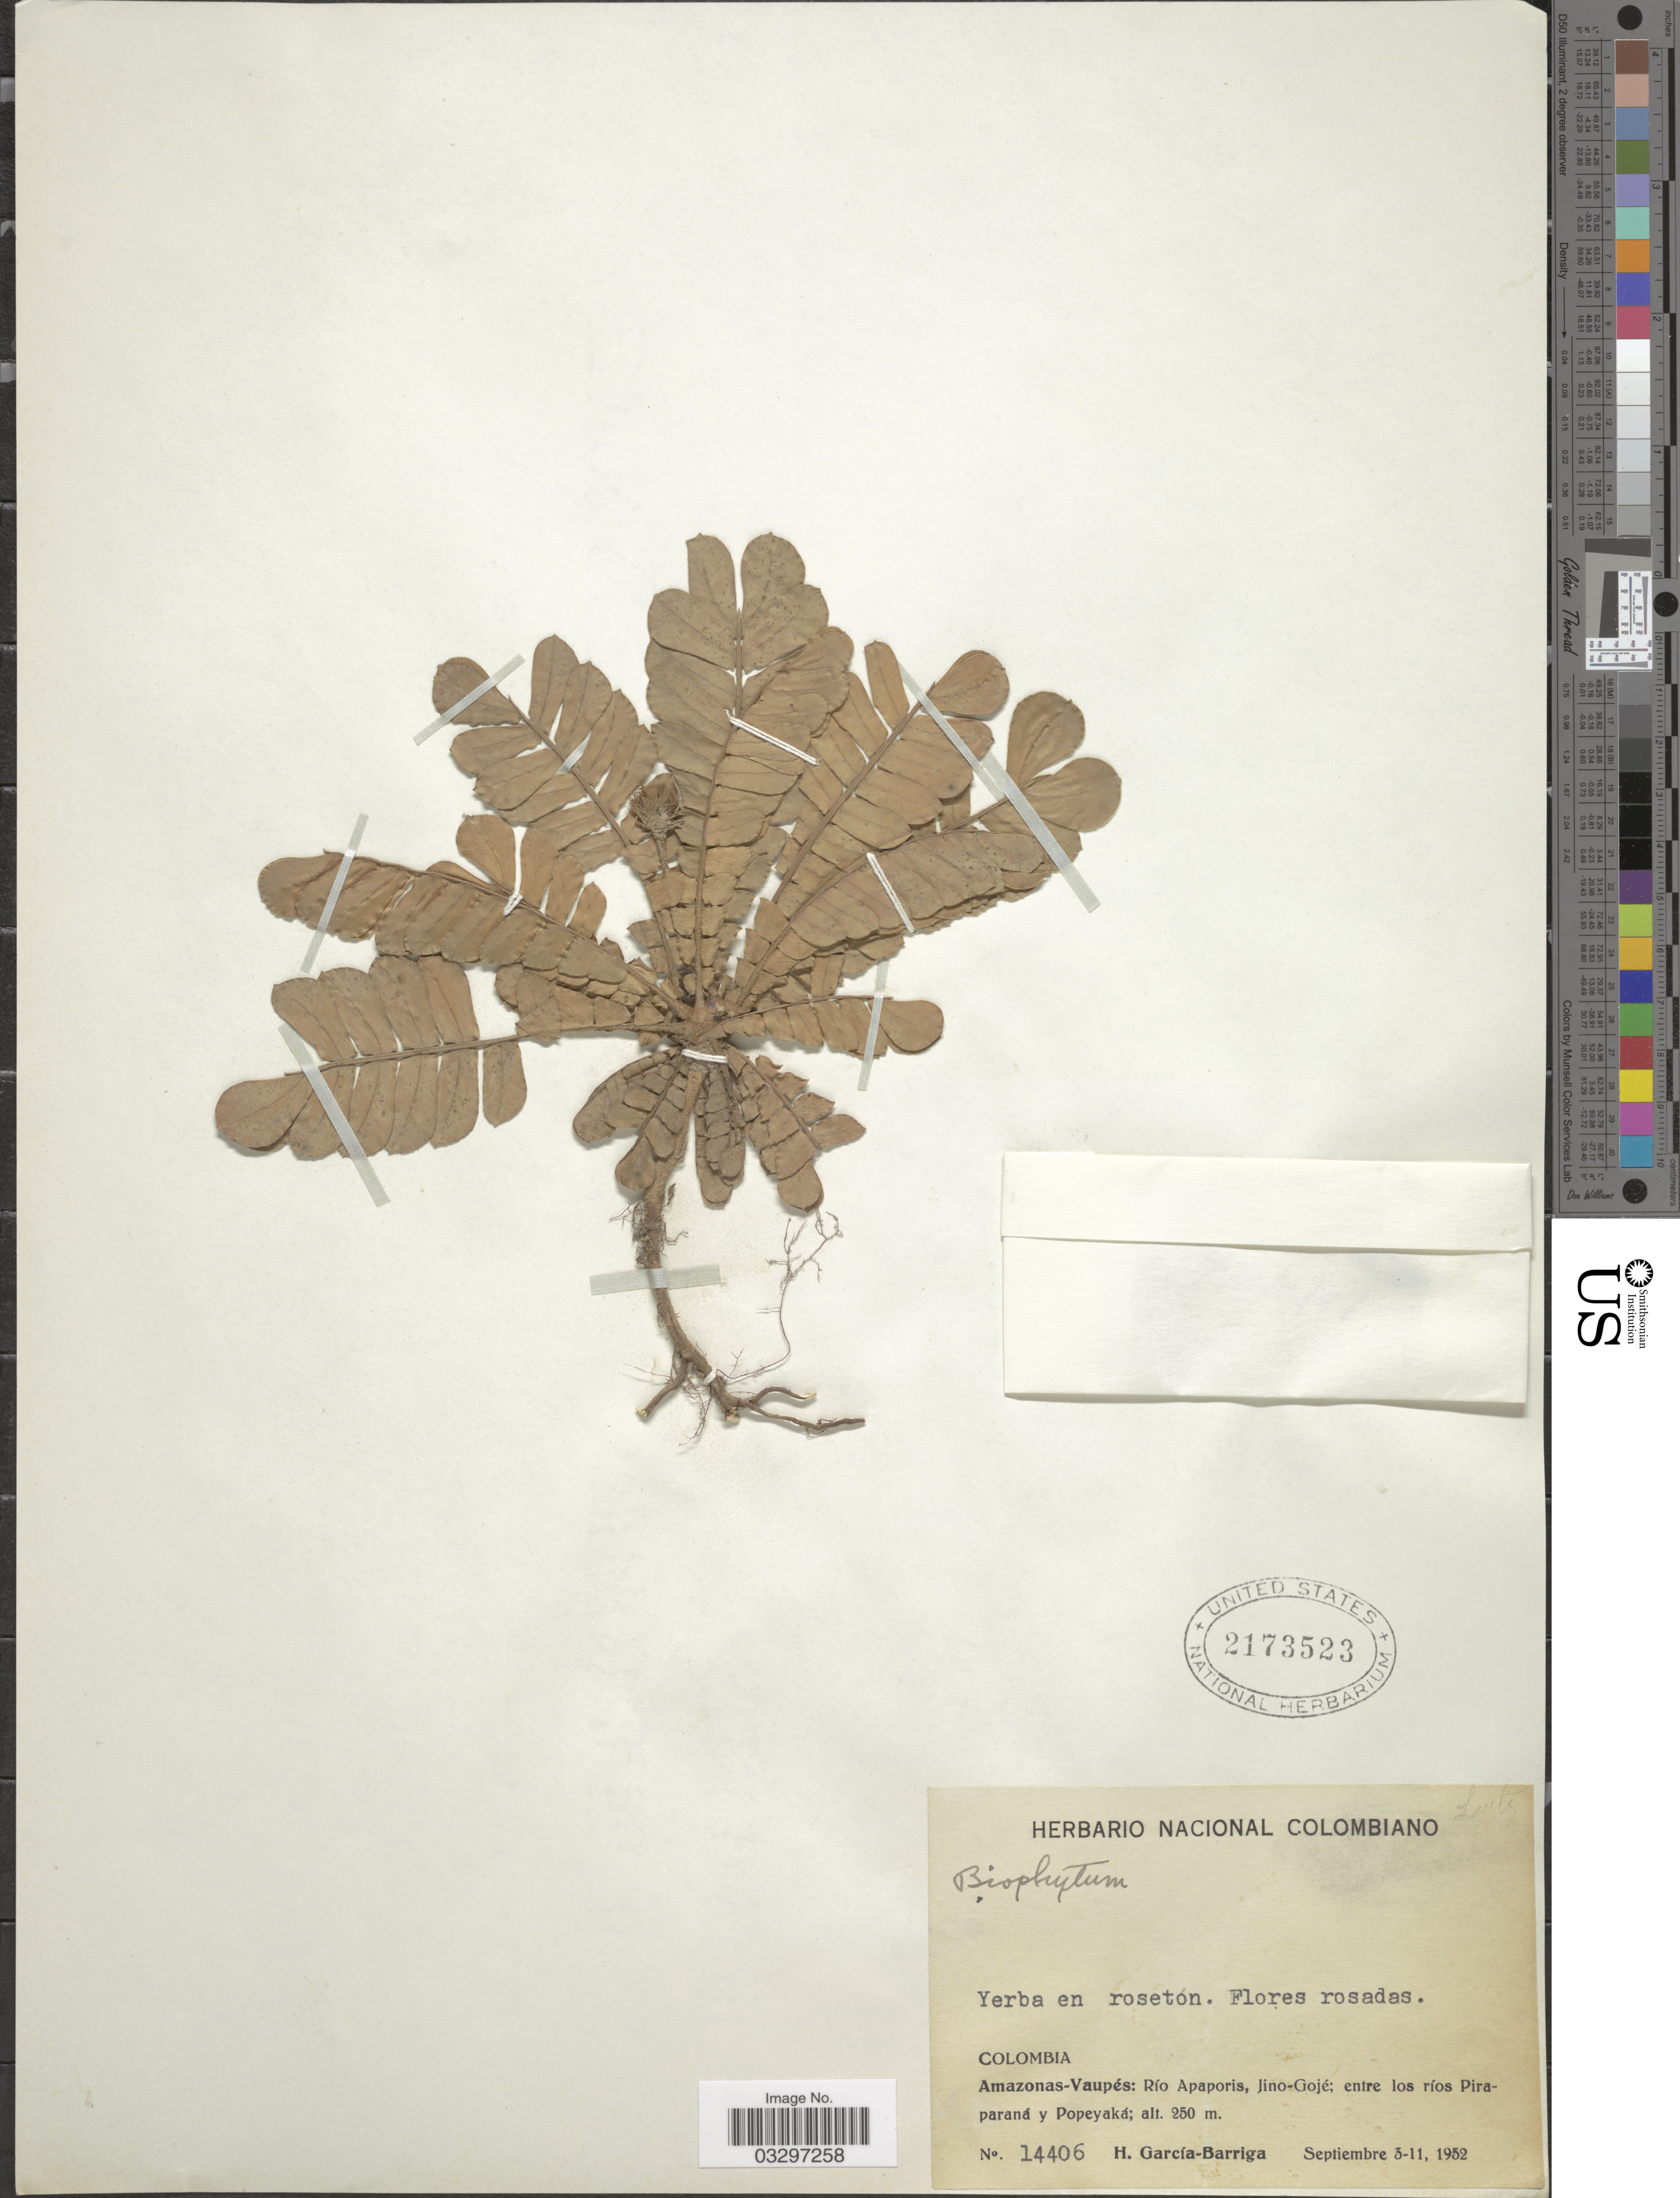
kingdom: Plantae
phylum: Tracheophyta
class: Magnoliopsida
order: Oxalidales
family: Oxalidaceae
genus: Biophytum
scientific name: Biophytum sp.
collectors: H. García Barriga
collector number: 14406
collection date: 1952-09-03/1952-09-11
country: Colombia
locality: Amazonas-Vaupés: Río Apaporis, Jino-Gojé; entre los ríos Piraparaná y Popeyaká.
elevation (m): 250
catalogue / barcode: US 2173523